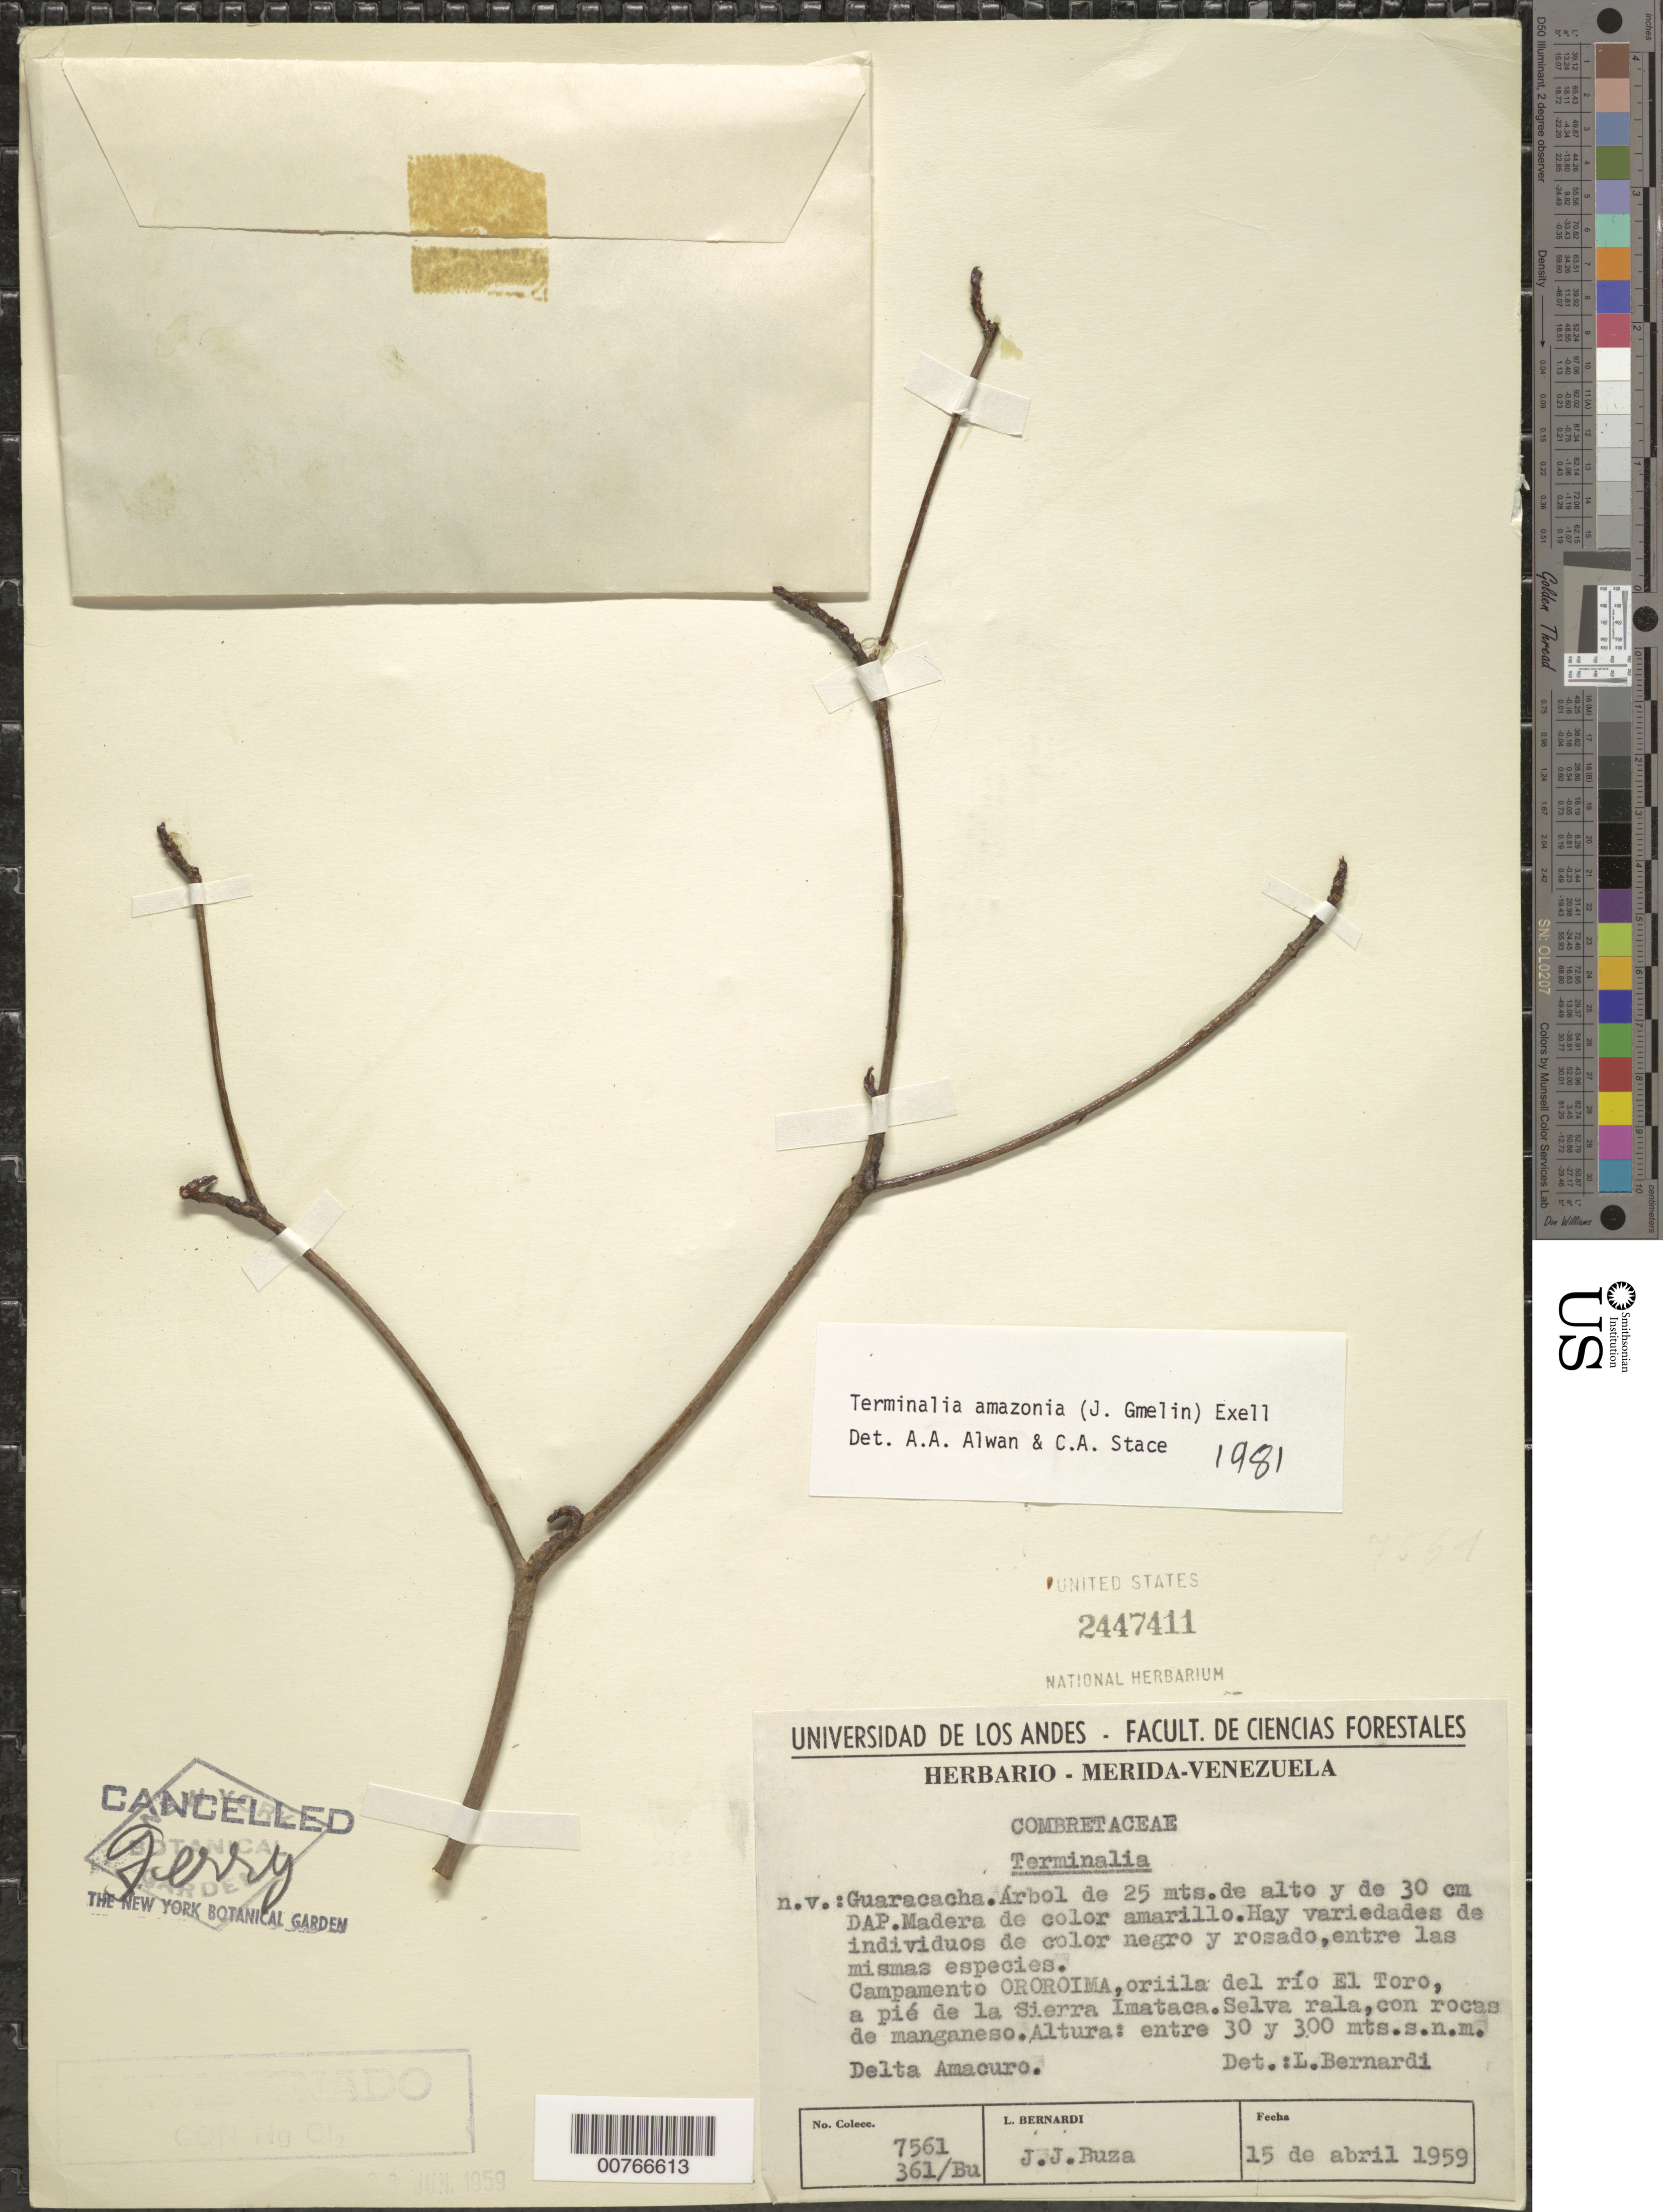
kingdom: Plantae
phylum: Tracheophyta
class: Magnoliopsida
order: Myrtales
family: Combretaceae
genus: Terminalia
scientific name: Terminalia amazonia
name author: (J.F. Gmel.) Exell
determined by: Alwan, A. R.; Stace, C. A.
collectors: A. L. Bernardi & J. Buza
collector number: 7561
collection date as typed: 15-Apr-59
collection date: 1959-04-15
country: Venezuela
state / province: Delta Amacuro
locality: Sierra Imataca, Campamento OROROIMA, Río El Toro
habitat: Orilla del río, selva rala, con rocas de manganeso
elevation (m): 30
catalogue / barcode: US 2447411